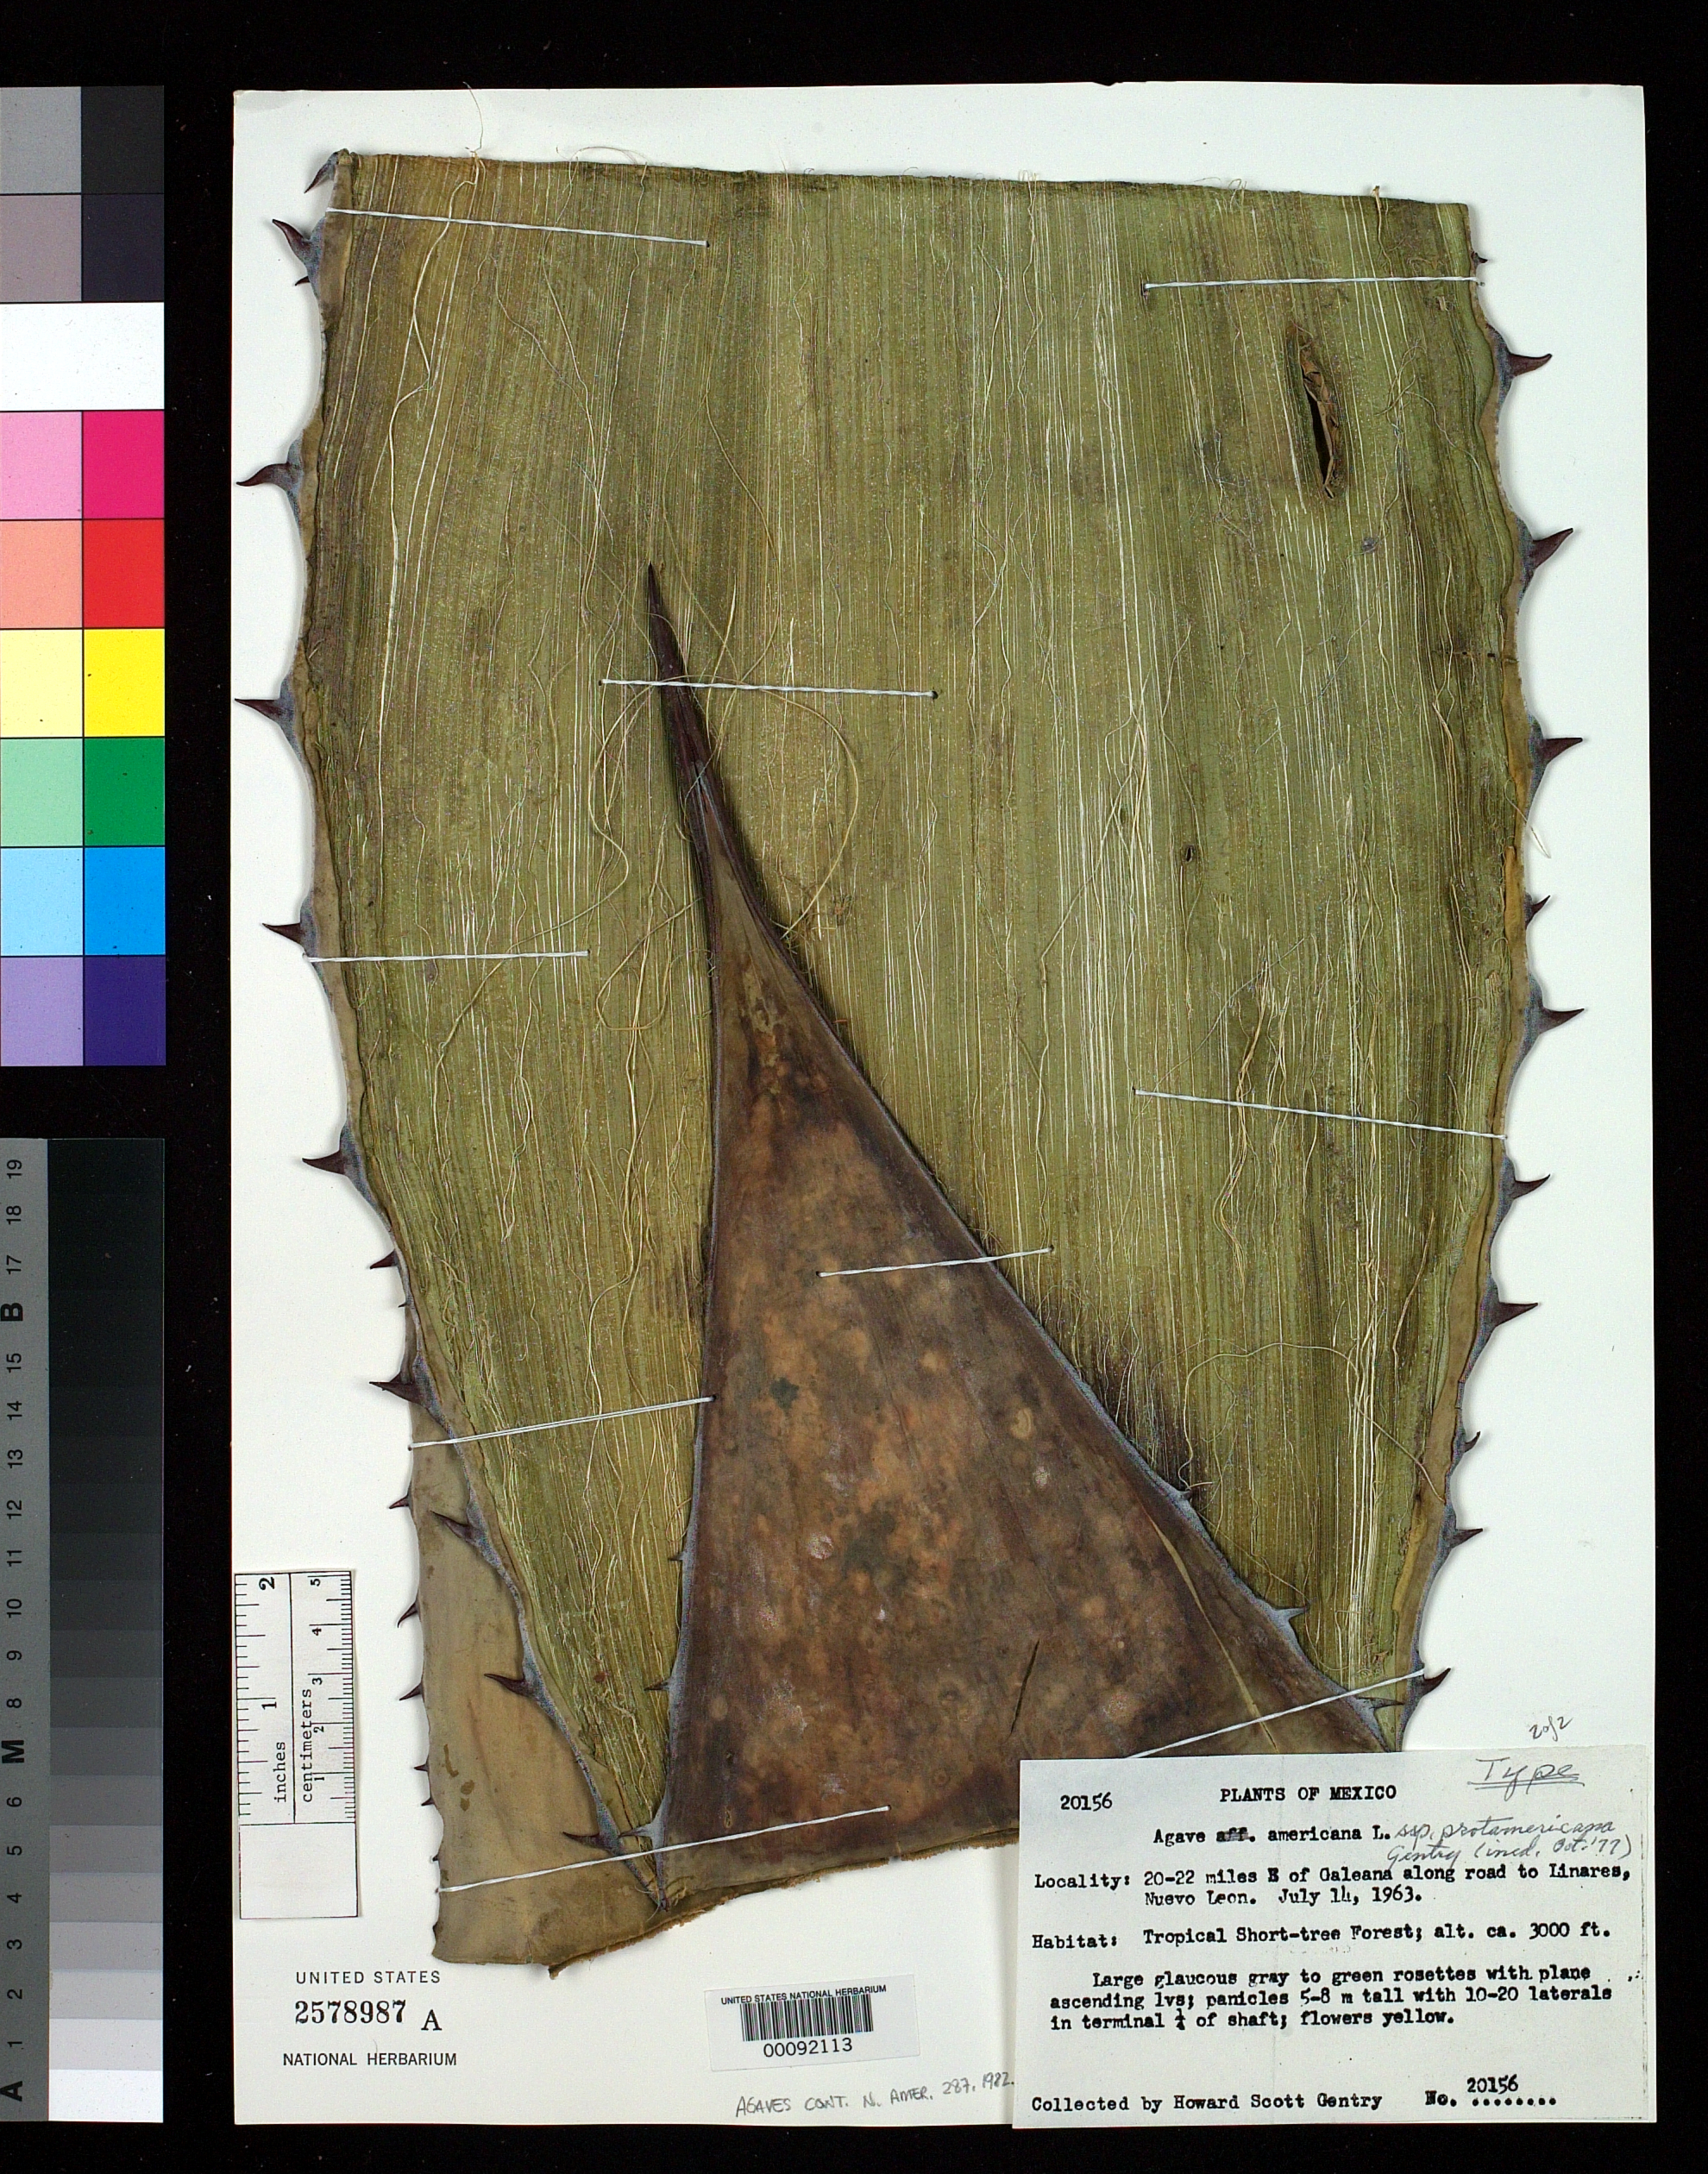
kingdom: Plantae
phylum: Tracheophyta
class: Liliopsida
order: Asparagales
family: Asparagaceae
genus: Agave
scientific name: Agave americana subsp. protamericana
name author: Gentry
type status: Holotype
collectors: H. S. Gentry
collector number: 20156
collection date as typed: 14 Jul 1963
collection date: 1963-07-14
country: Mexico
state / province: Nuevo León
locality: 20-22 mi E of Galeana along road to Linares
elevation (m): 914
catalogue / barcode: US 2578987